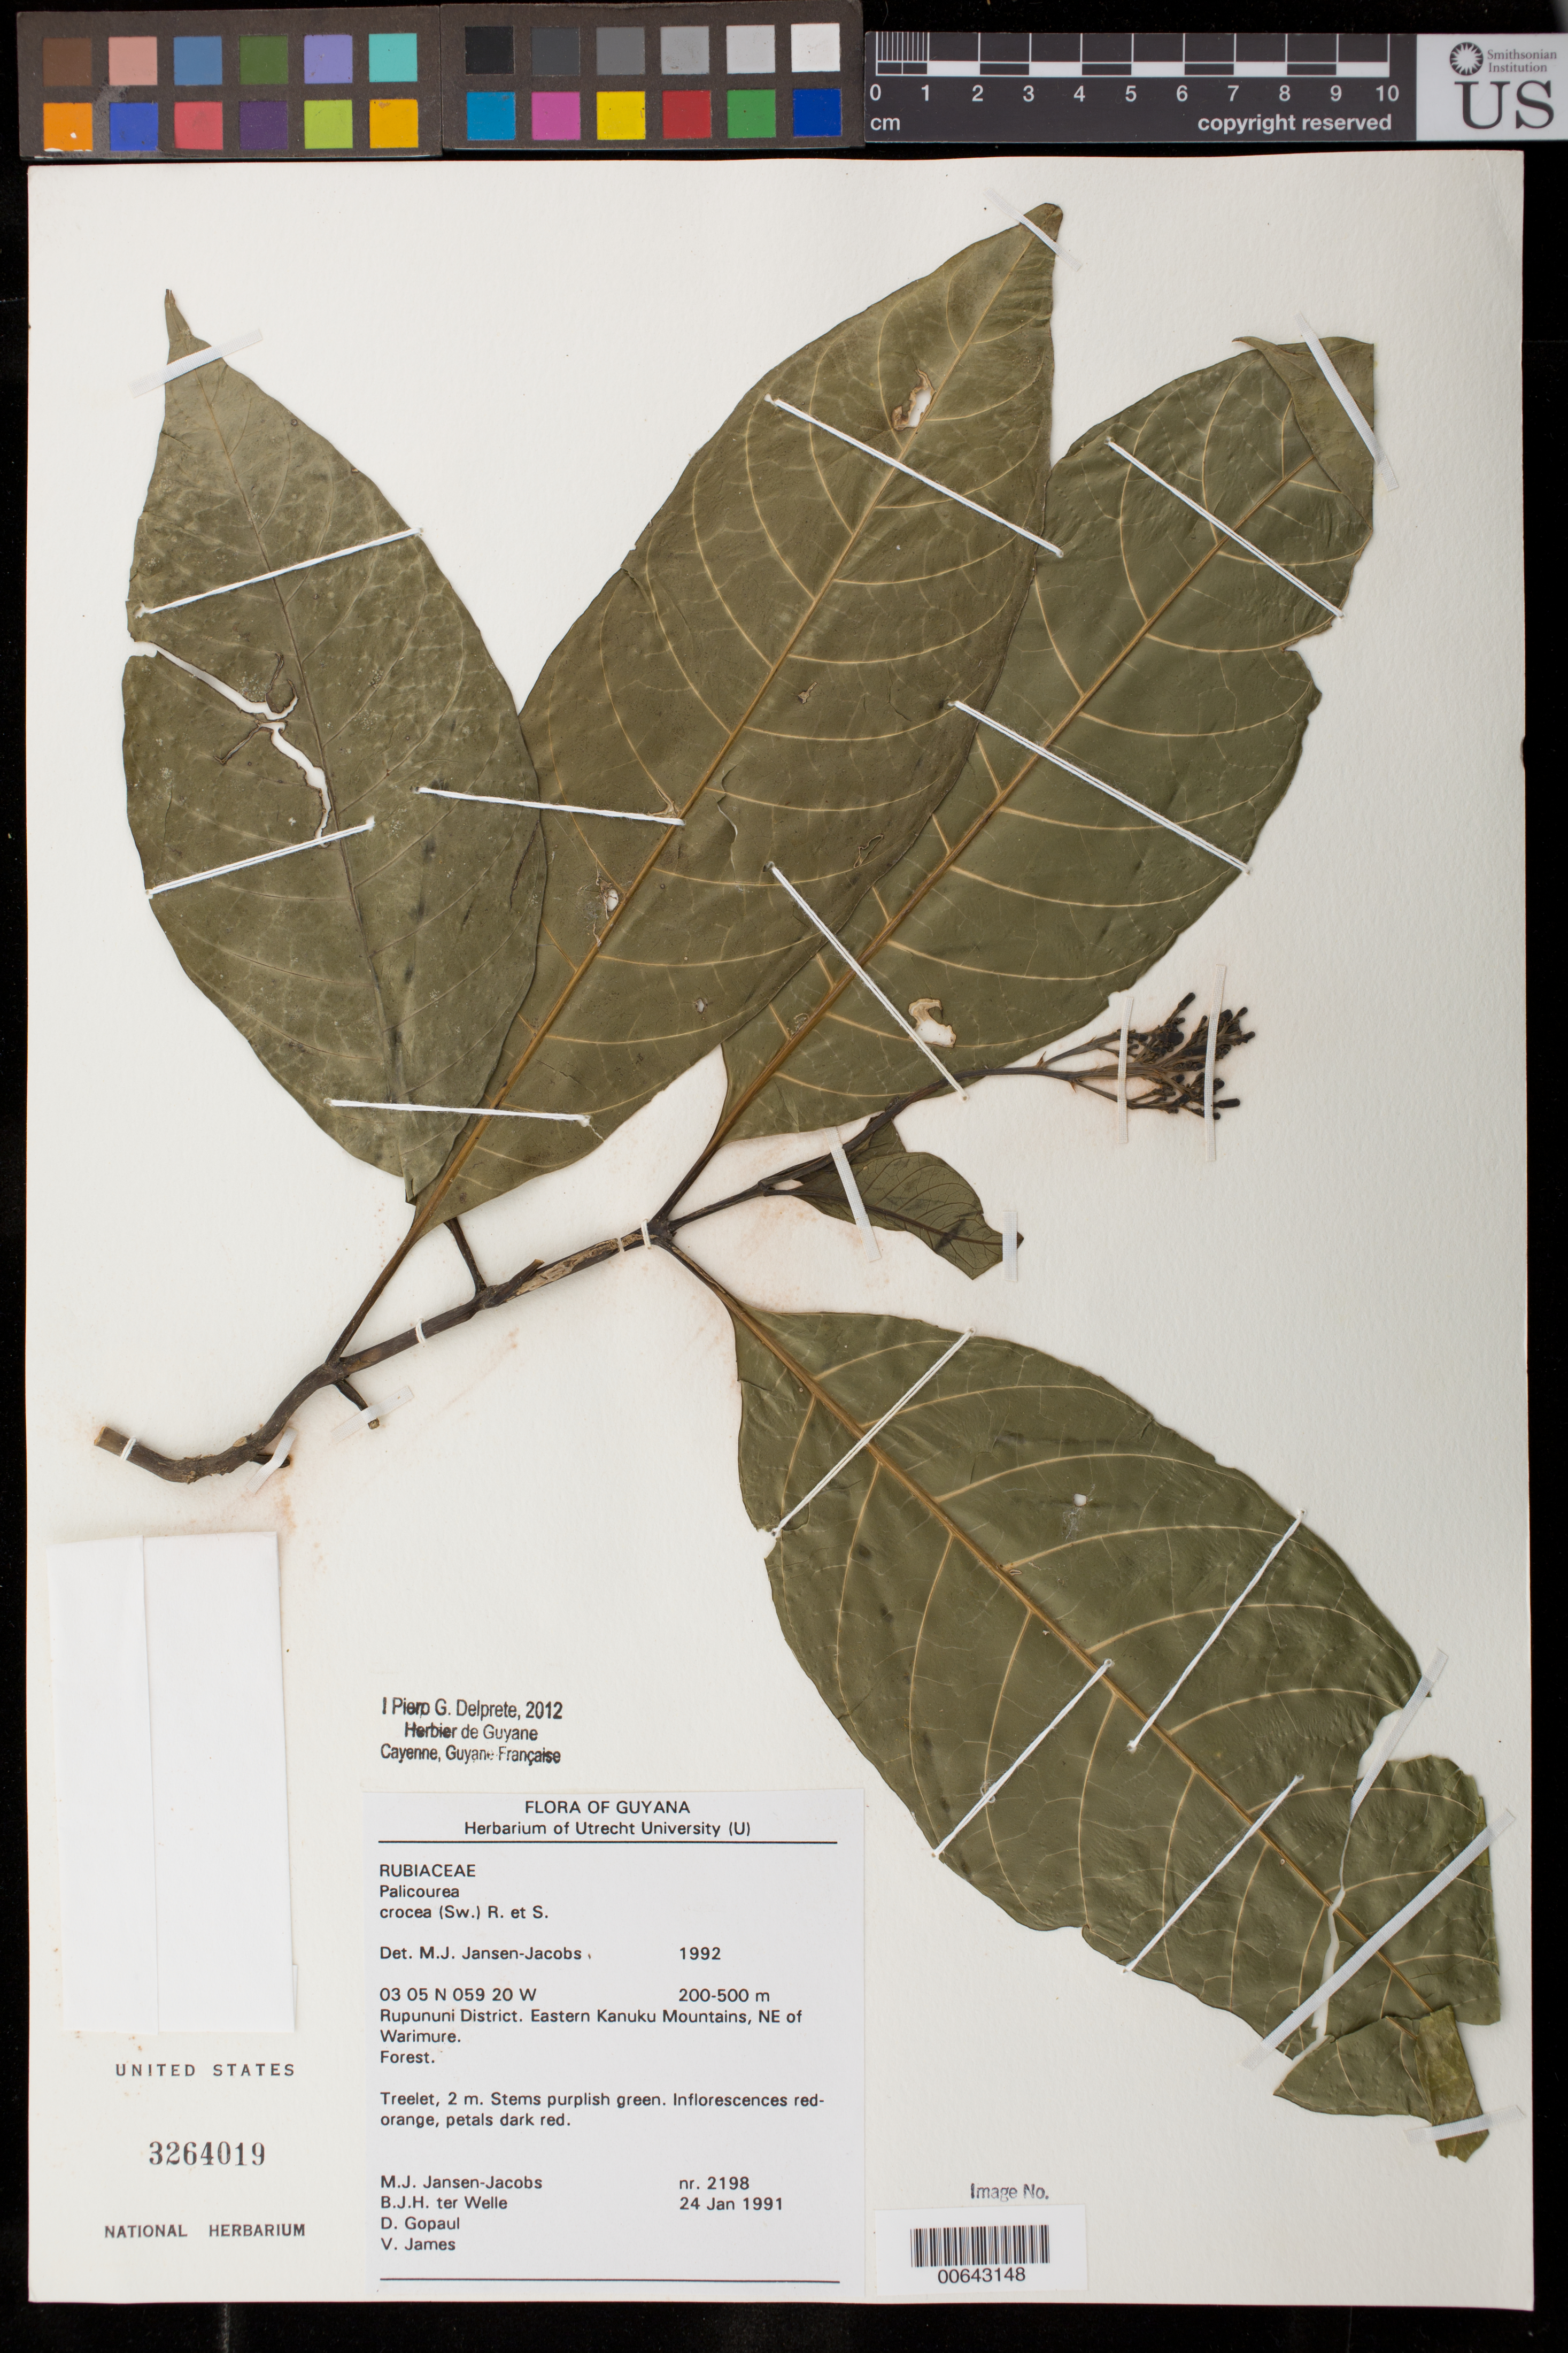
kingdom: Plantae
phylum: Tracheophyta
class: Magnoliopsida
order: Gentianales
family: Rubiaceae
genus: Palicourea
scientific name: Palicourea crocea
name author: (Sw.) Schult.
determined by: Kirkbride, J. H.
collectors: M. J. Jansen-Jacobs, B. Welle, D. Gopaul & V. James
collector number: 2198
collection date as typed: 24-Jan-91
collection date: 1991-01-24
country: Guyana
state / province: U. Takutu-U. Essequibo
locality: Warimure, NE of, eastern Kanuku Mts., Rupununi District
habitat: Forest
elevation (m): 200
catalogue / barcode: US 3264019